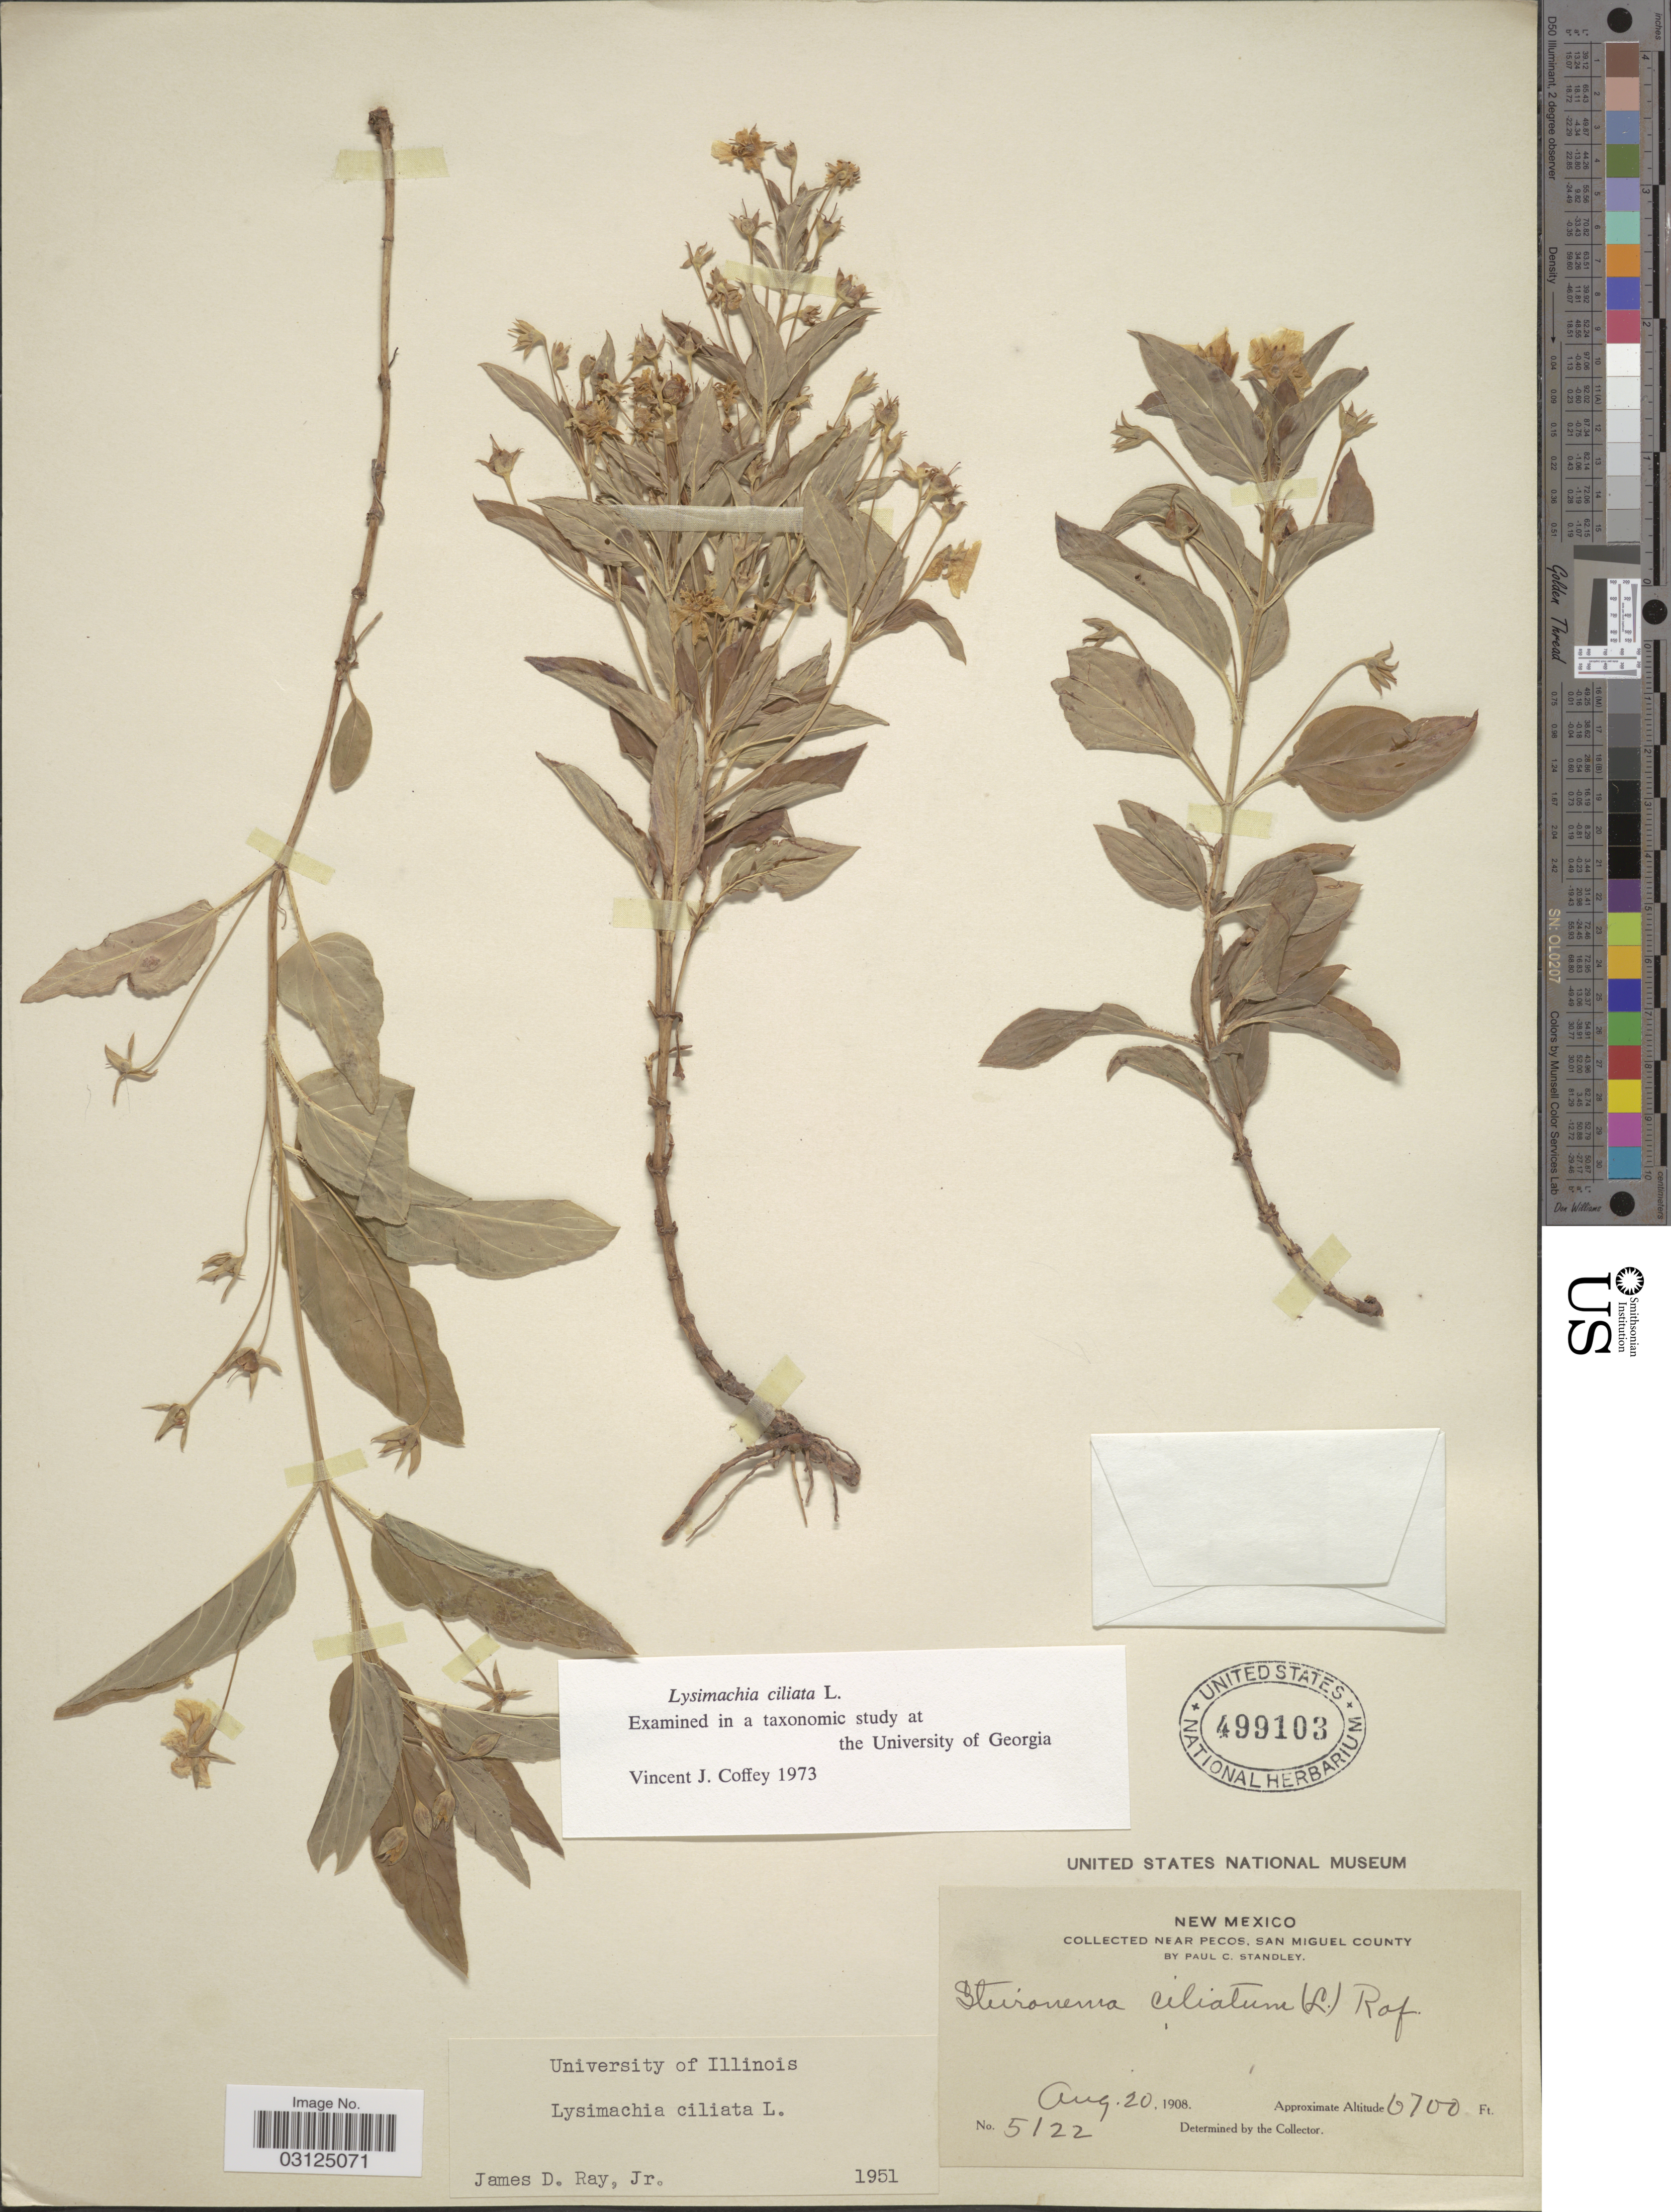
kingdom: Plantae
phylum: Tracheophyta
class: Magnoliopsida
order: Ericales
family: Primulaceae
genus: Lysimachia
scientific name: Lysimachia ciliata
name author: L.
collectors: P. C. Standley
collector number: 5122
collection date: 1908-08-20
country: United States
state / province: New Mexico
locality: Near Pecos, San Miguel.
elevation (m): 2042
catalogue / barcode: US 499103